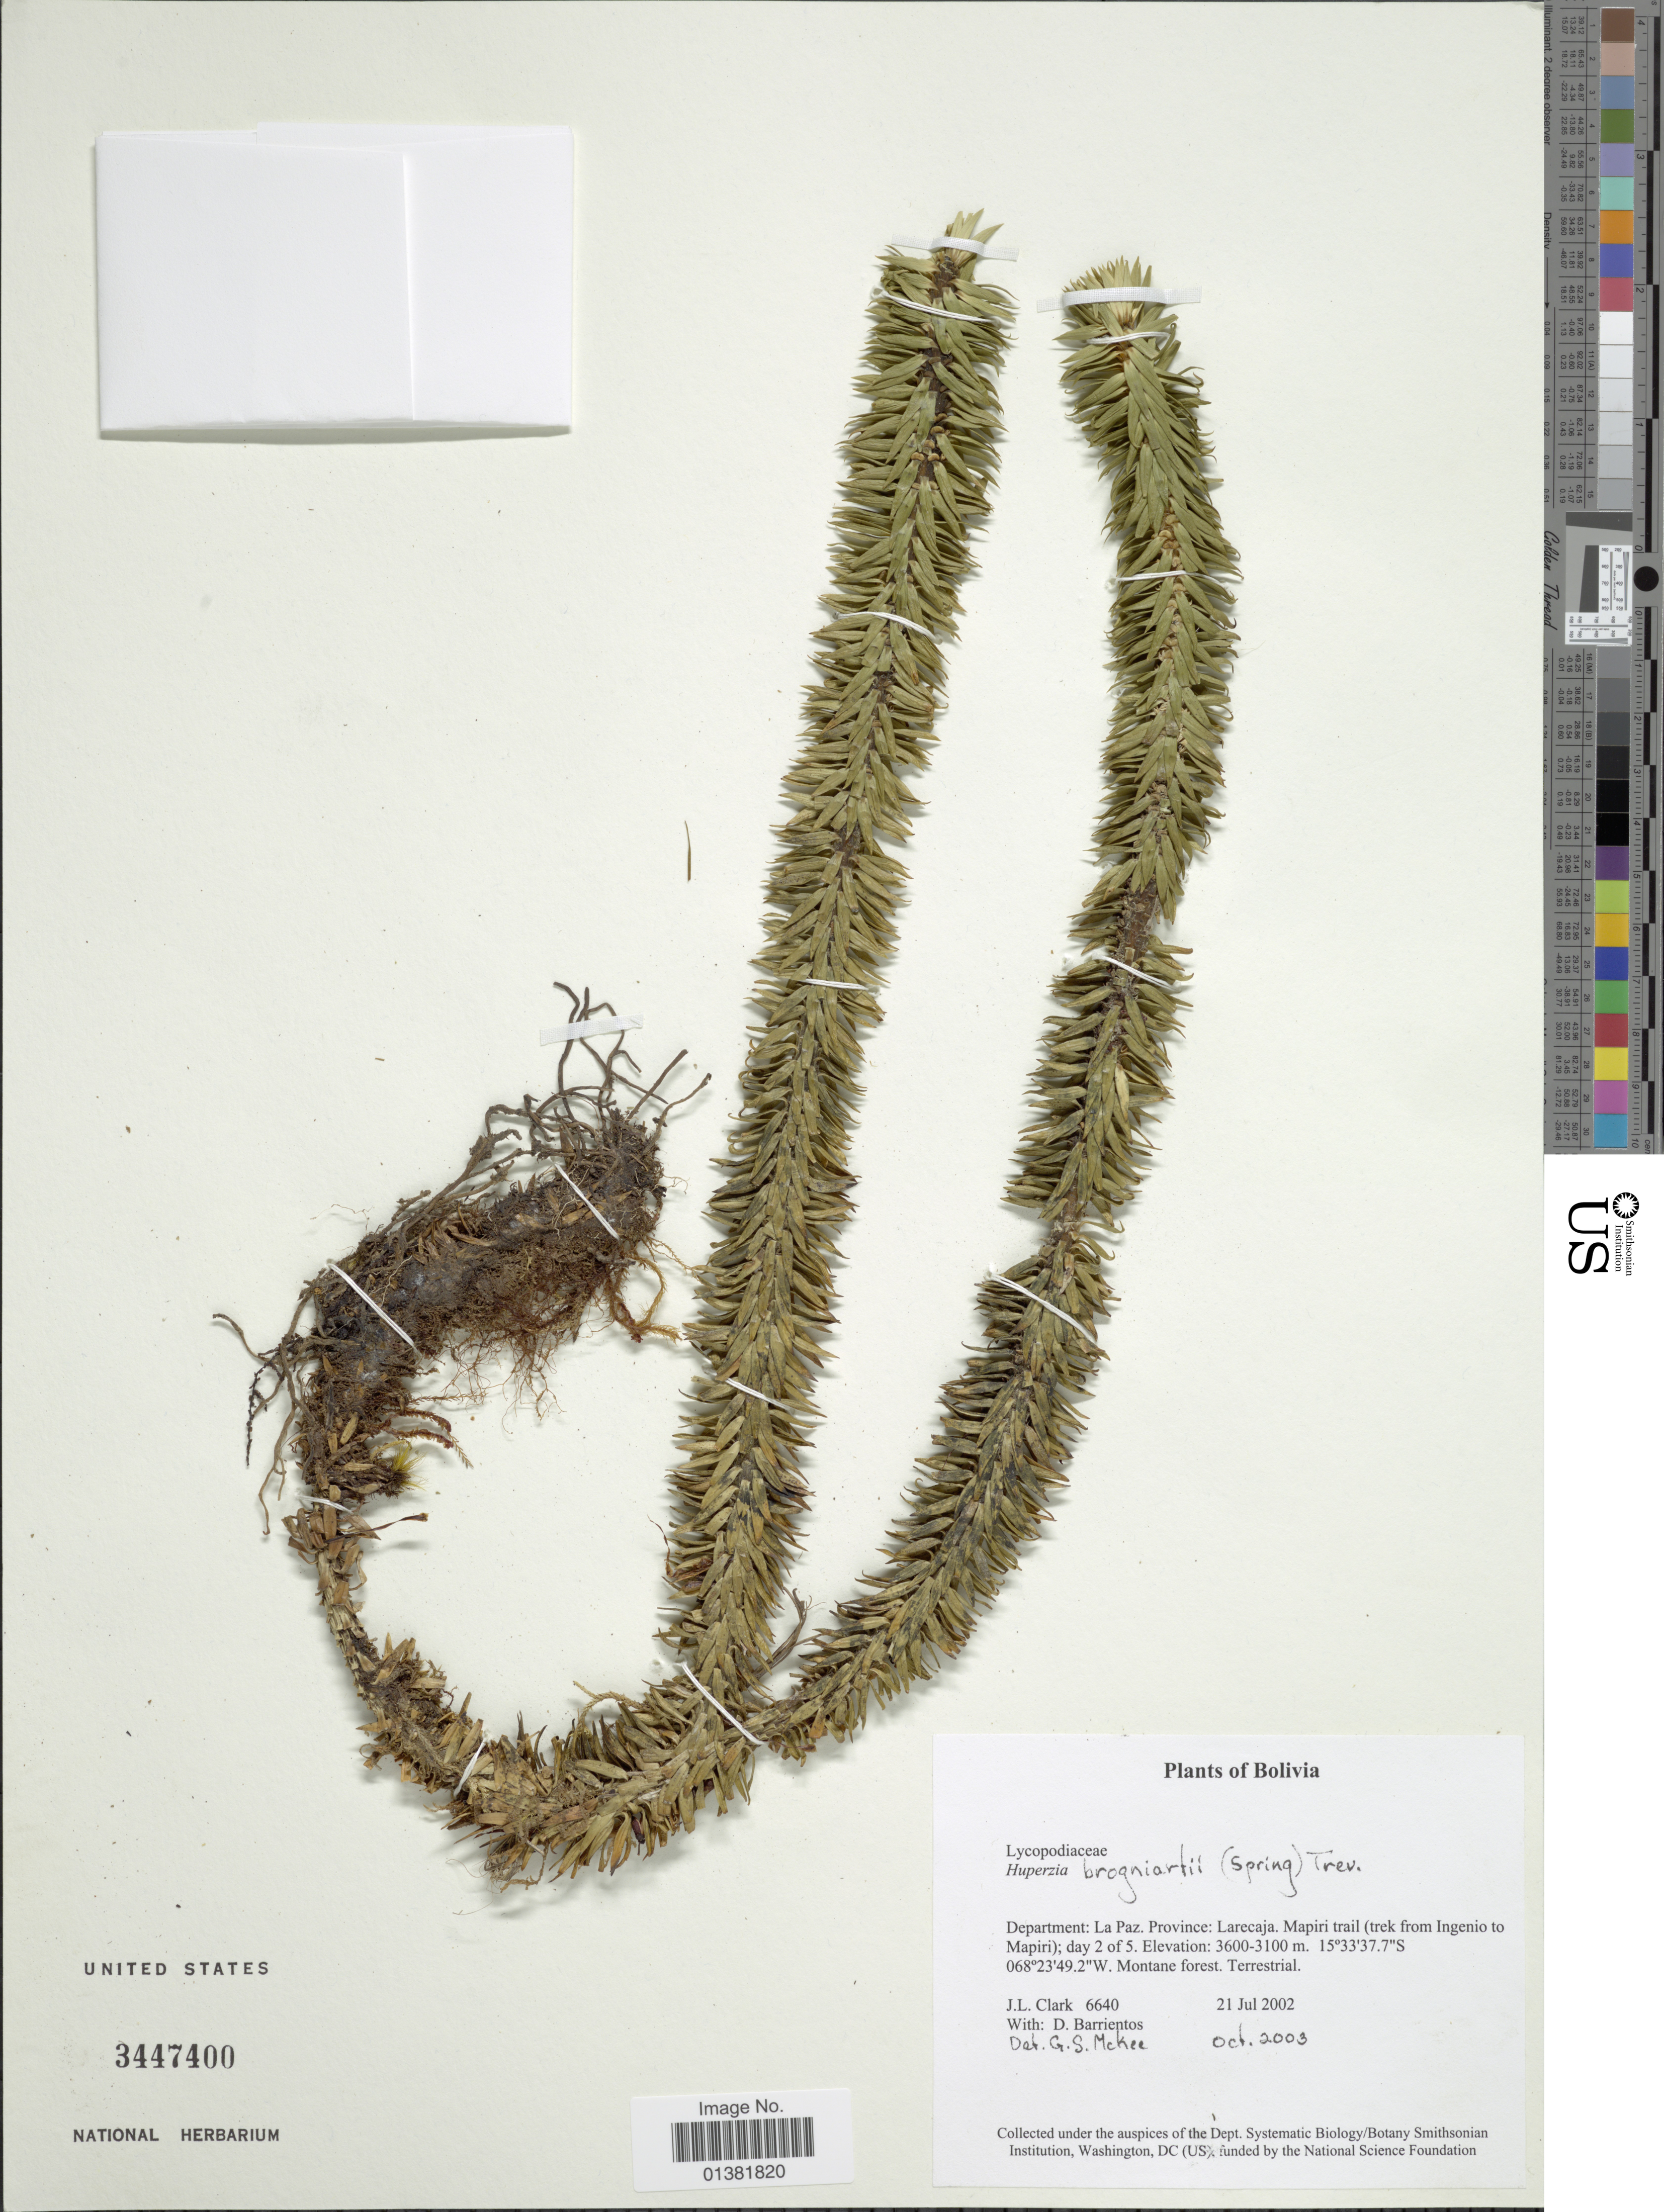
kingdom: Plantae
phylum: Tracheophyta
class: Lycopodiopsida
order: Lycopodiales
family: Lycopodiaceae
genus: Phlegmariurus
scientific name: Phlegmariurus brongniartii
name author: (Spring) B. Øllg.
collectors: J. L. Clark & D. Barrientos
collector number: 6640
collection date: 2002-07-21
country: Bolivia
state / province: La Paz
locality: Province: Larecaja. Mapiri trail (trek from Ingenio to Mapiri); day 2 of 5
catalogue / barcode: US 3447400